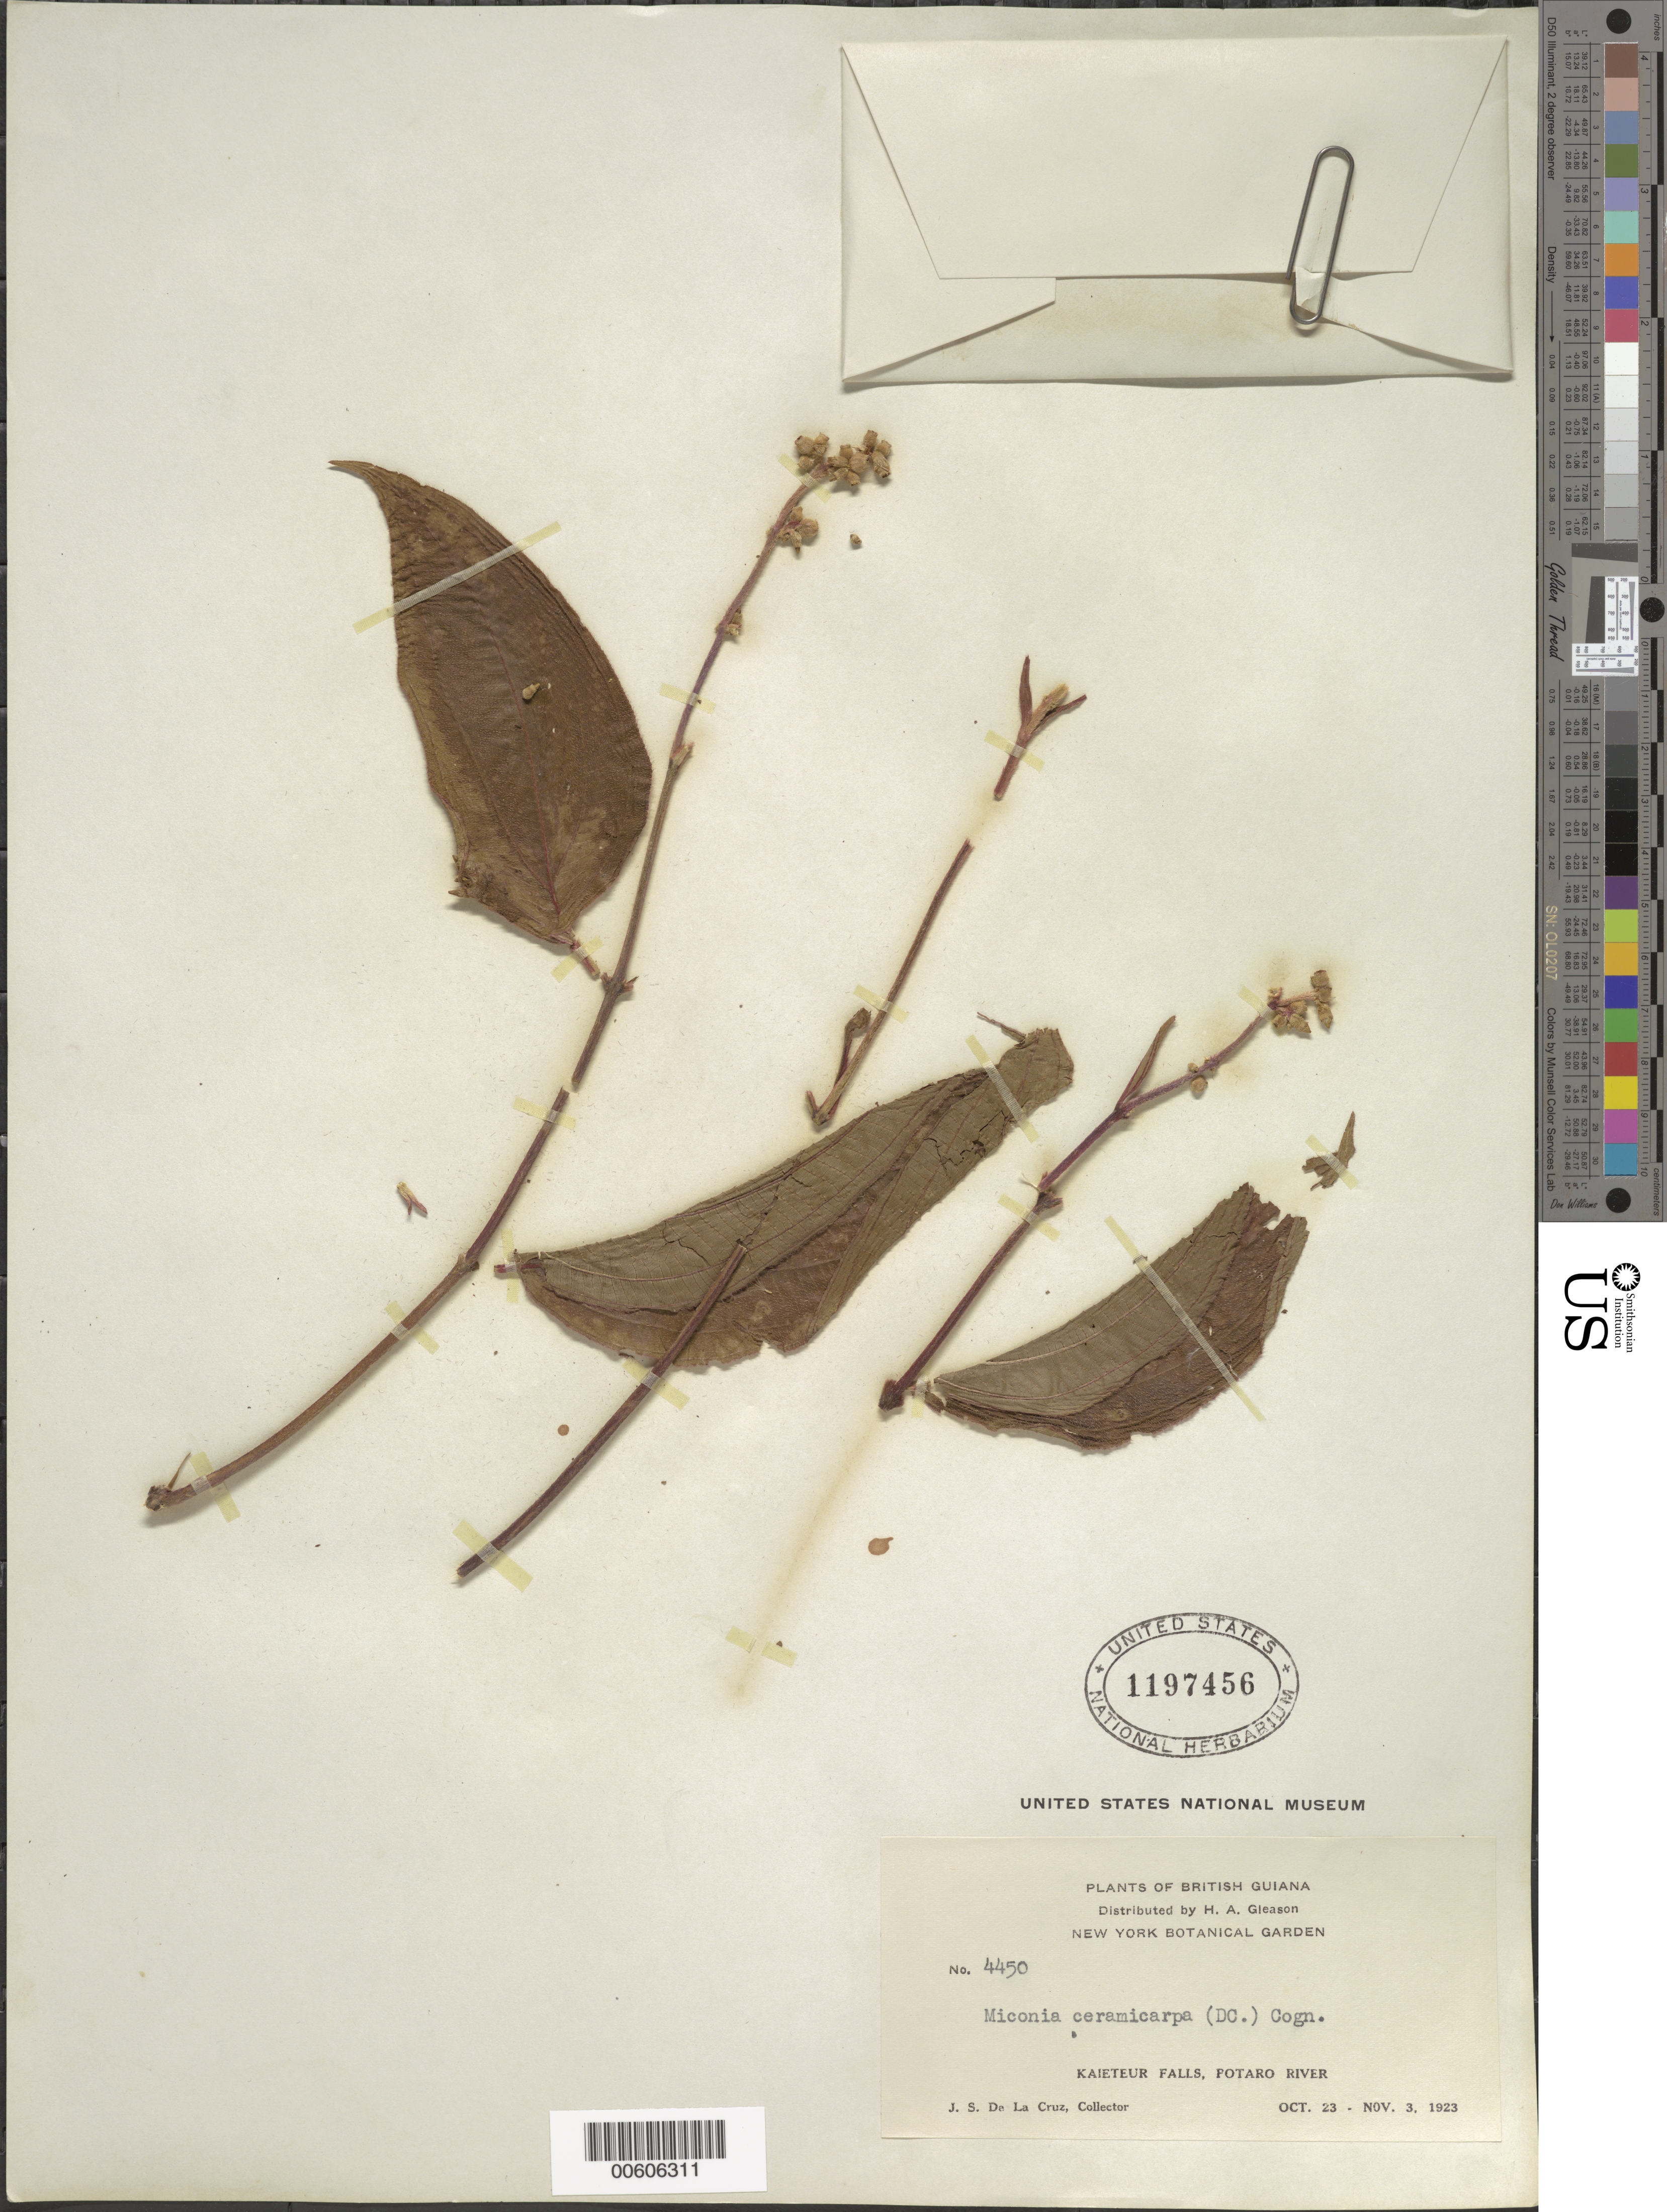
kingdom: Plantae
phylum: Tracheophyta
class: Magnoliopsida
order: Myrtales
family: Melastomataceae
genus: Miconia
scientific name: Miconia ceramicarpa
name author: (DC.) Cogn.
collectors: J. S. de la Cruz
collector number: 4450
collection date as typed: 23-Oct-23 to 3-Nov-23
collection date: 1923-10-23/1923-11-03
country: Guyana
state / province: Potaro-Siparuni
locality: Kaieteur Falls, Potaro R.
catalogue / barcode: US 1197456